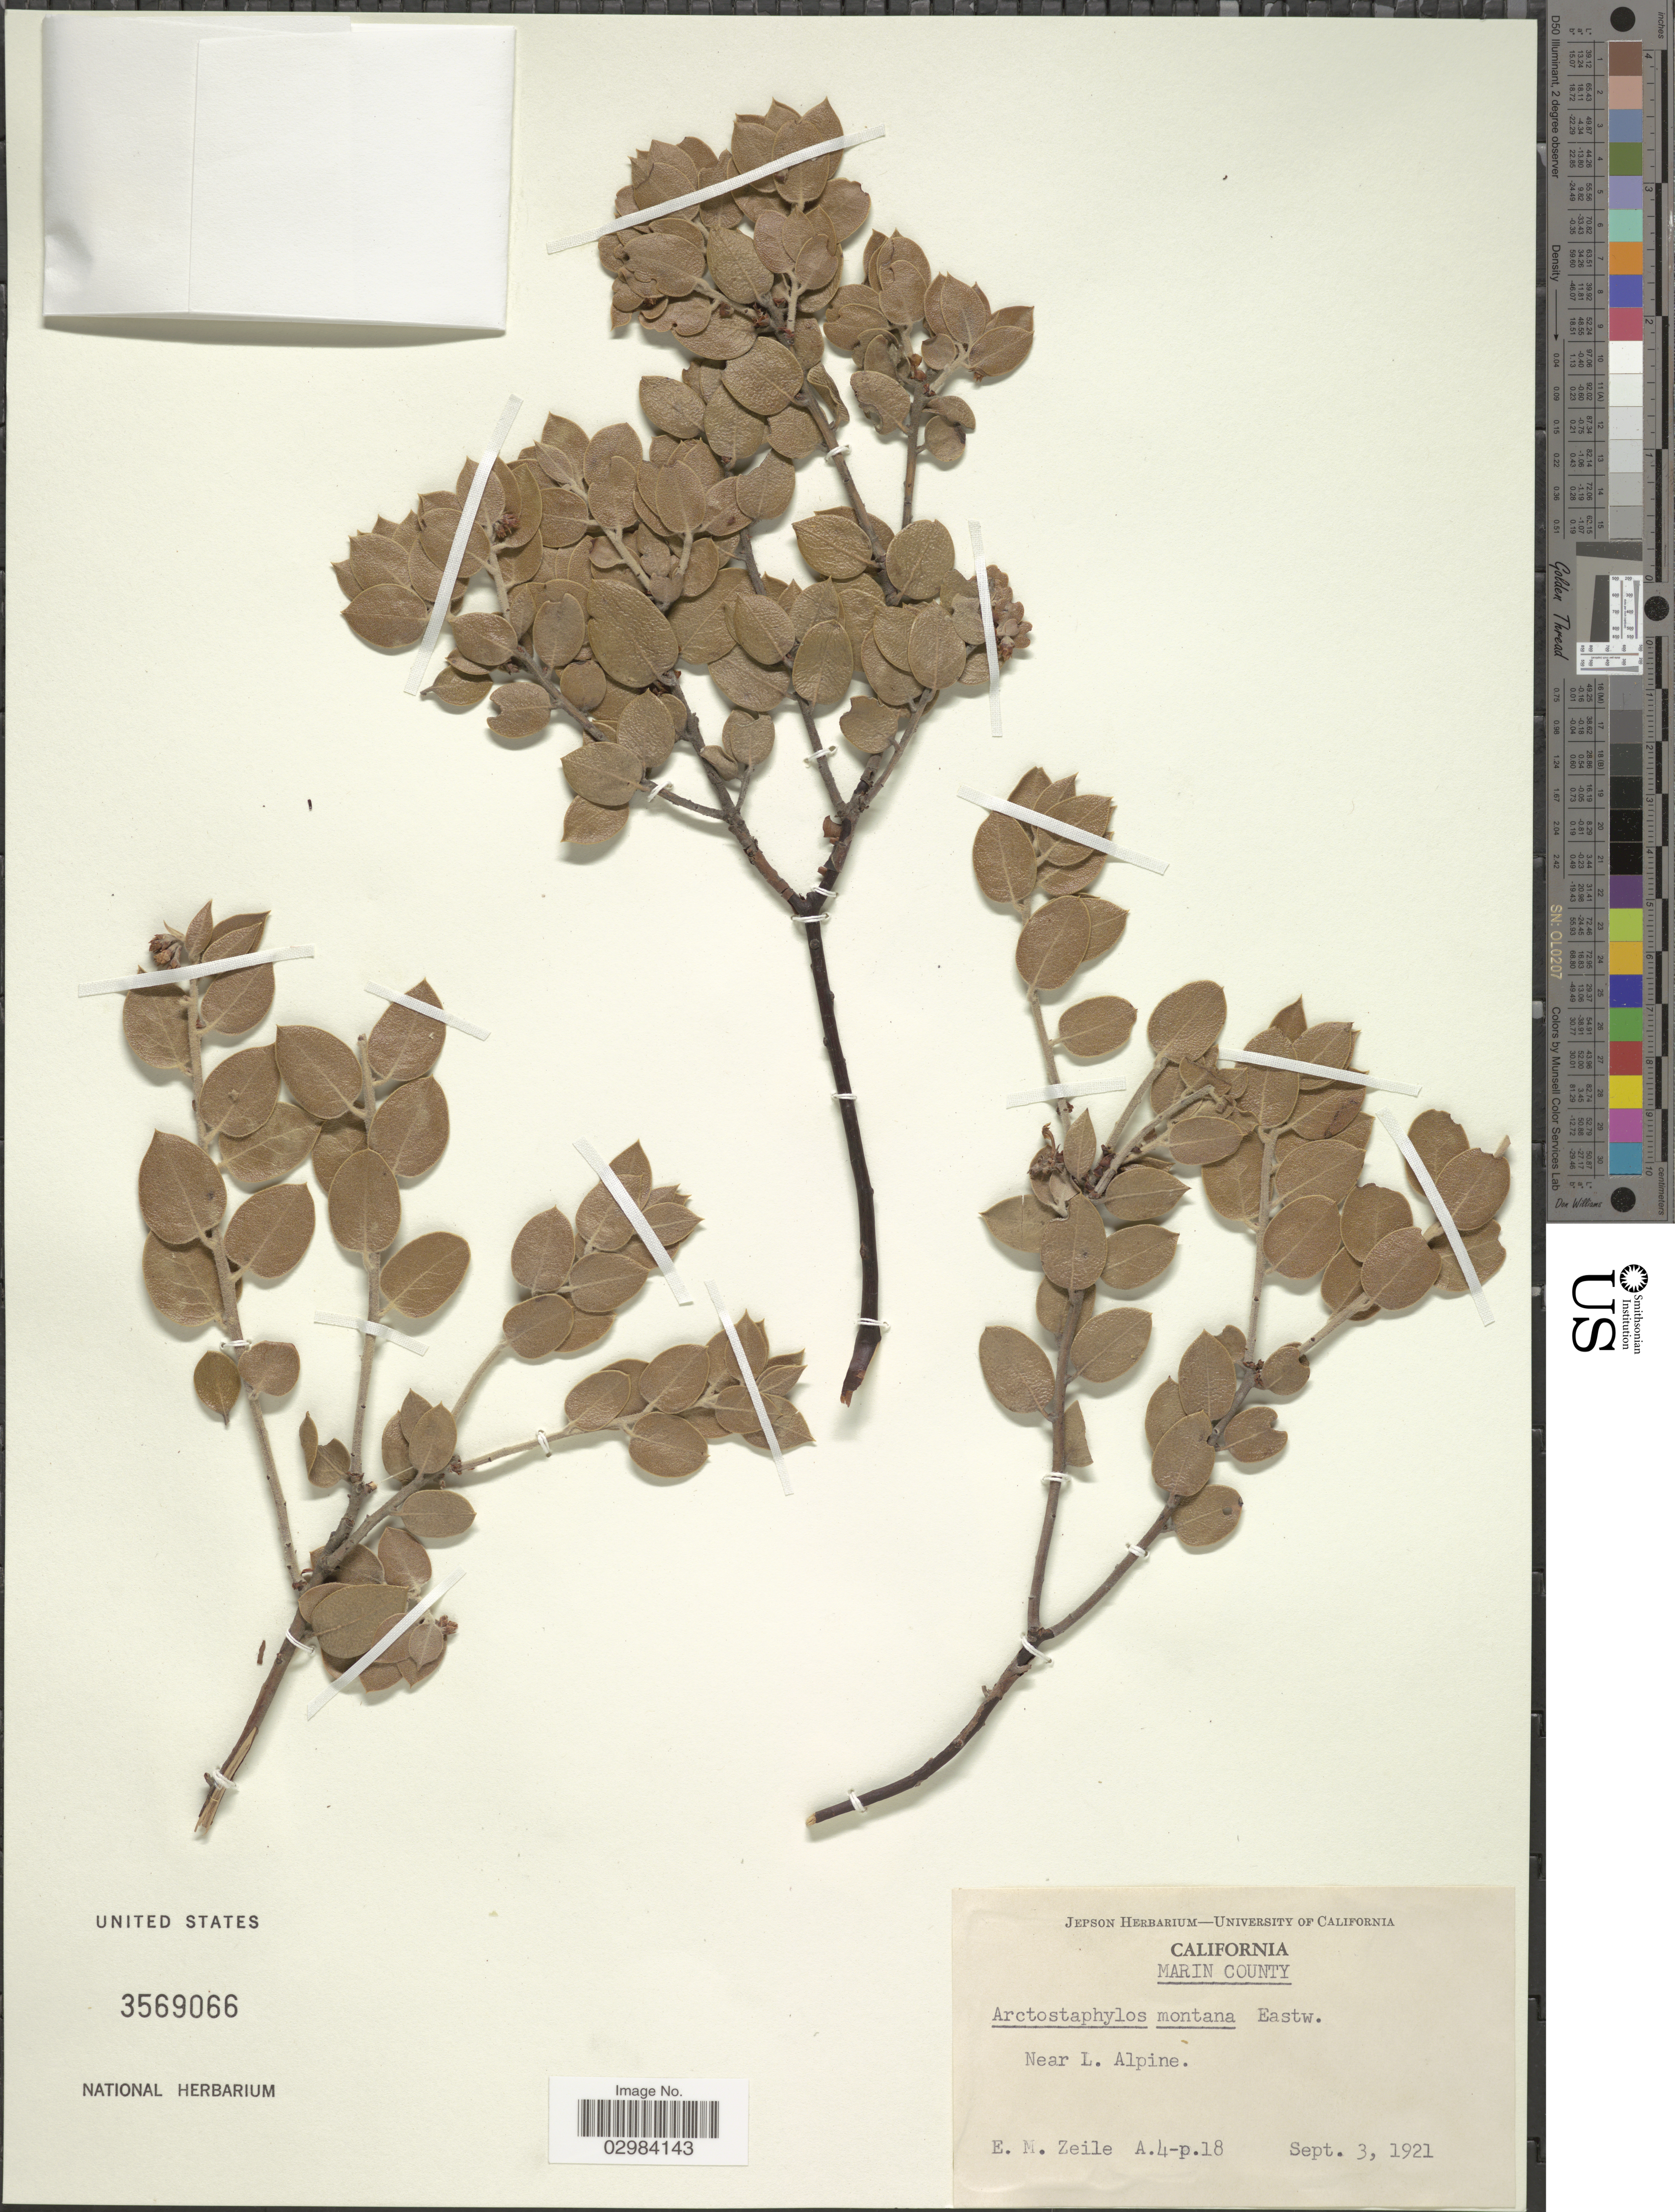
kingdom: Plantae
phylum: Tracheophyta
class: Magnoliopsida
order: Ericales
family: Ericaceae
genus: Arctostaphylos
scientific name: Arctostaphylos montana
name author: Eastw.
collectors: E. Zeile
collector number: A.4-p.18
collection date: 1921-09-03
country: United States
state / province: California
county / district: Marin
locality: Marin County, Near L. Alpine.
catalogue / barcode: US 3569066